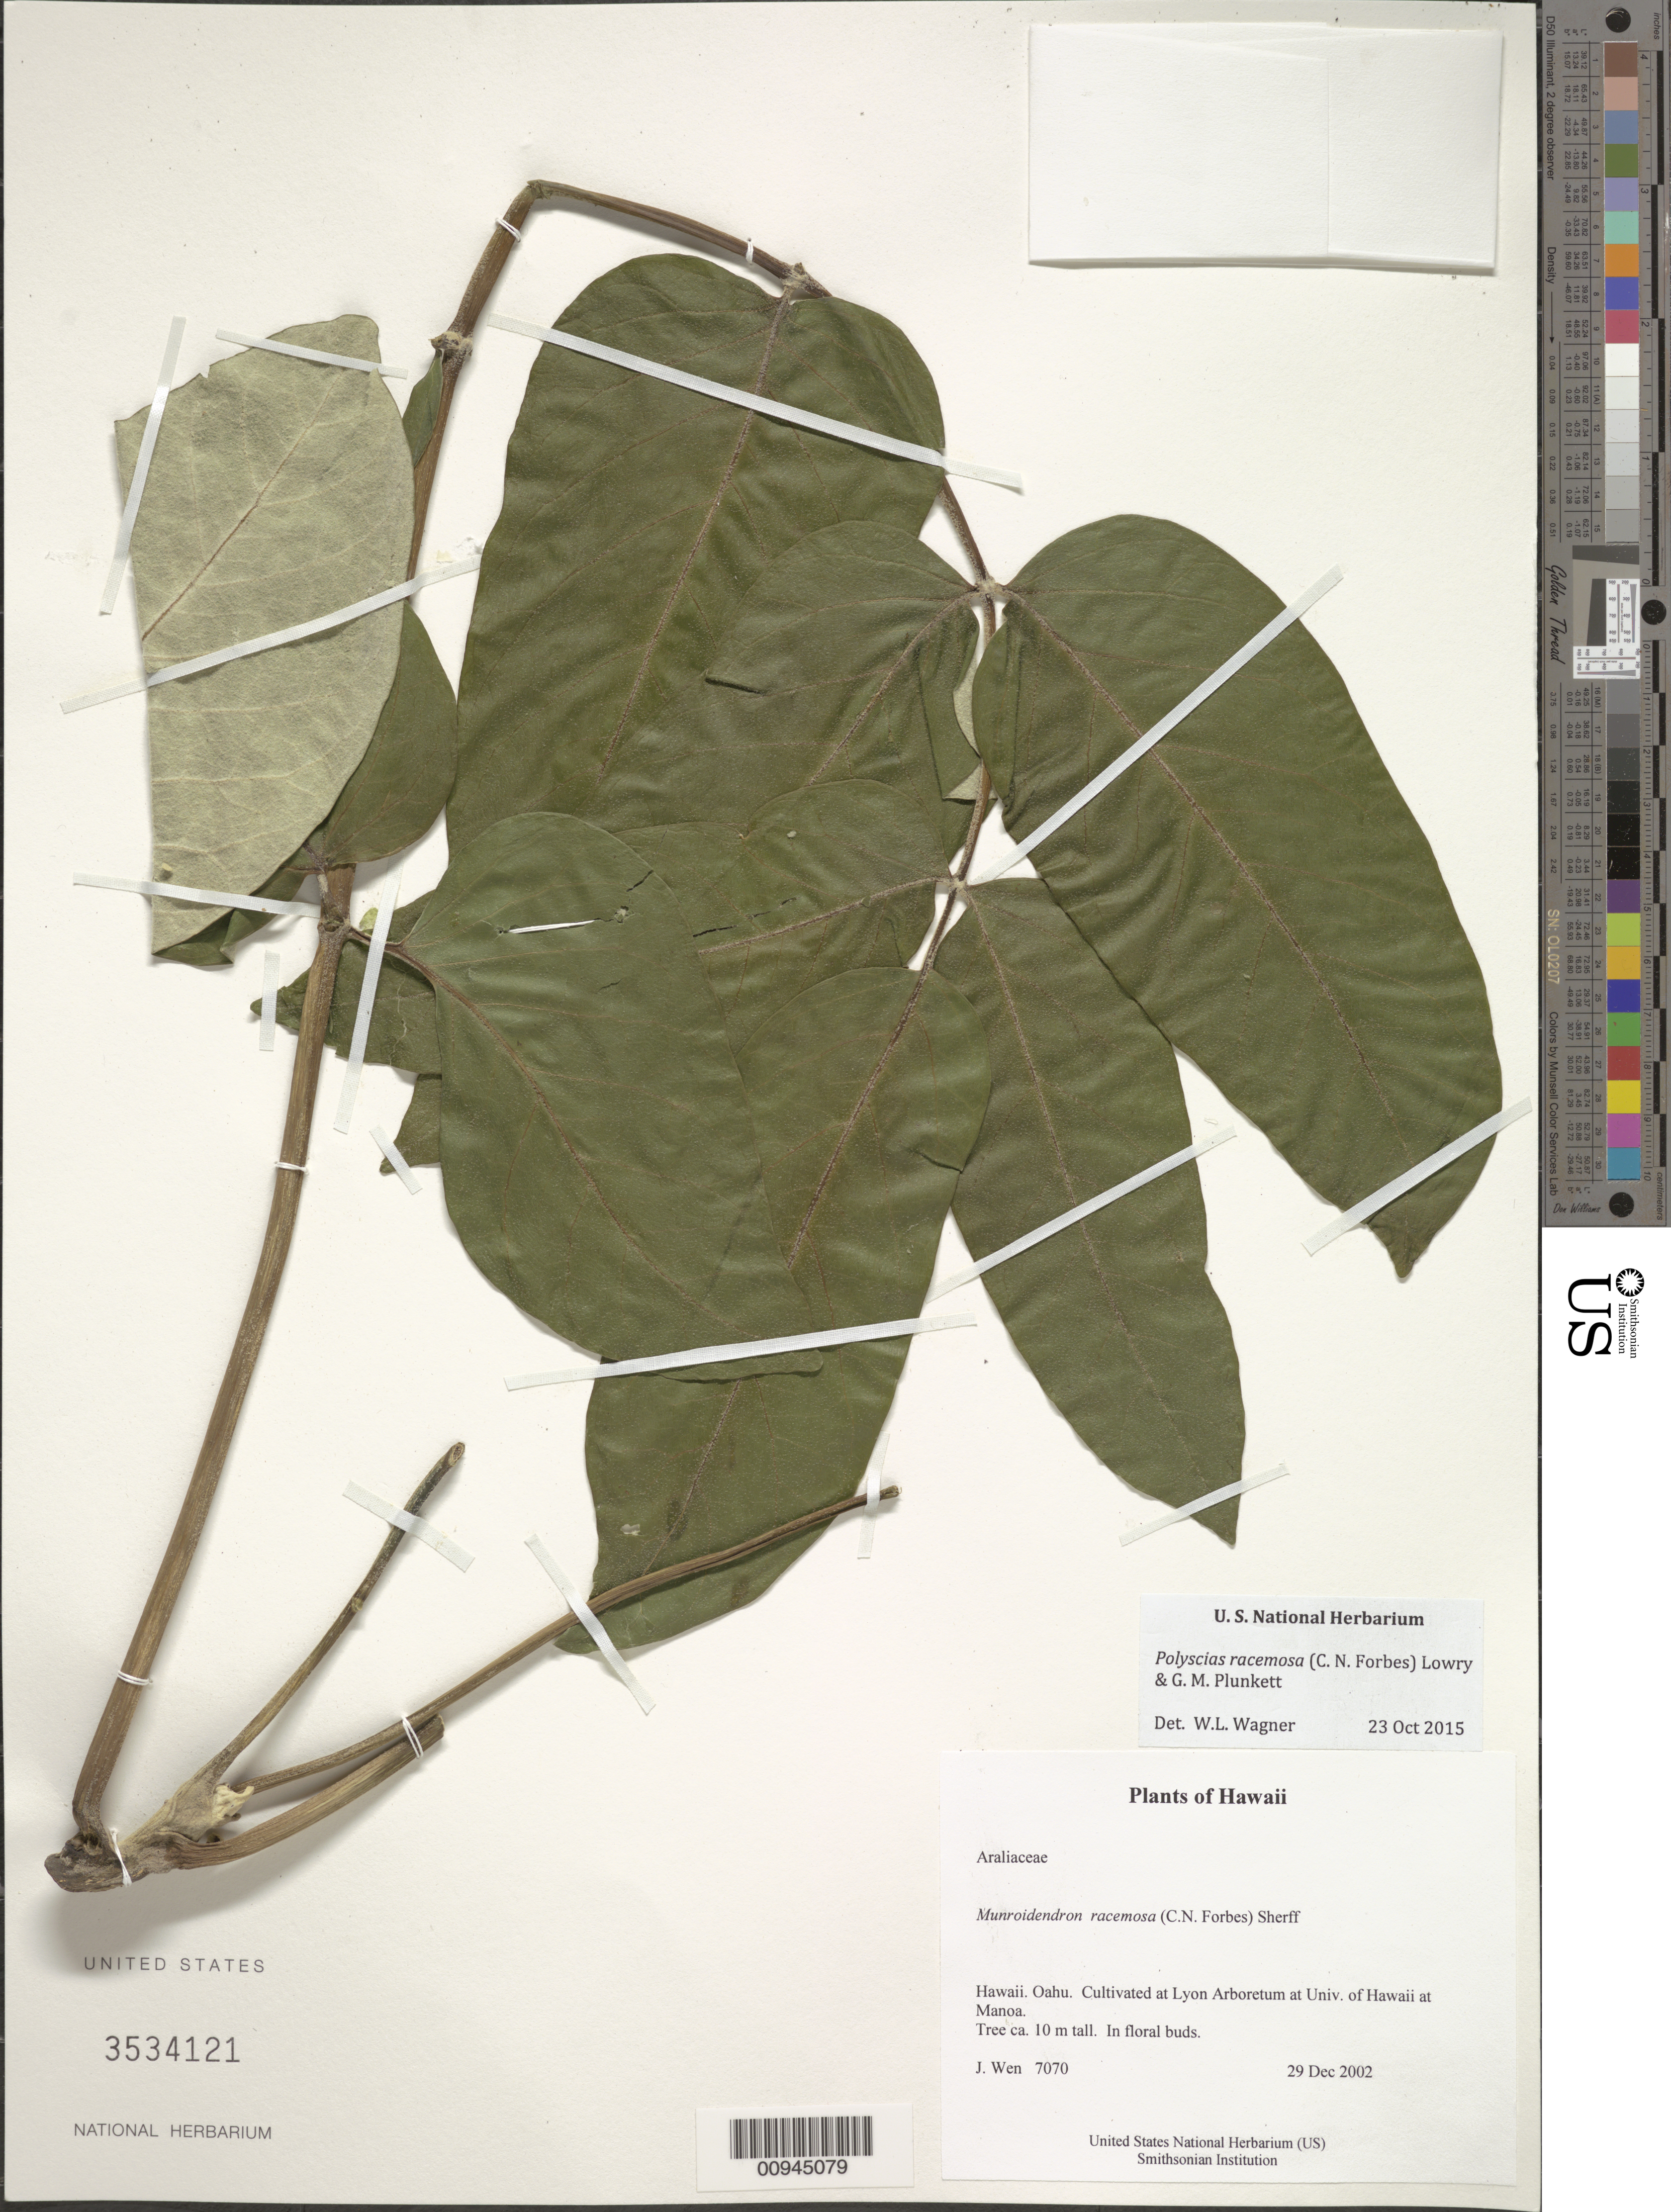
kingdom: Plantae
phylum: Tracheophyta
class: Magnoliopsida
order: Apiales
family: Araliaceae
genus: Polyscias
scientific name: Polyscias lallanii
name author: Singh & Sanjeet Kumar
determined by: Wagner, W. L., (BOT), Smithsonian Institution - National Museum of Natural History (UNITED STATES)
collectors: J. Wen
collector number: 7070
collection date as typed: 29 Dec 2002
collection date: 2002-12-29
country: United States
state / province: Hawaii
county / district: Honolulu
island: Oahu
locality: Oahu. Cultivated at Lyon Arboretum at Univ. of Hawaii at Manoa.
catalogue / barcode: US 3534121